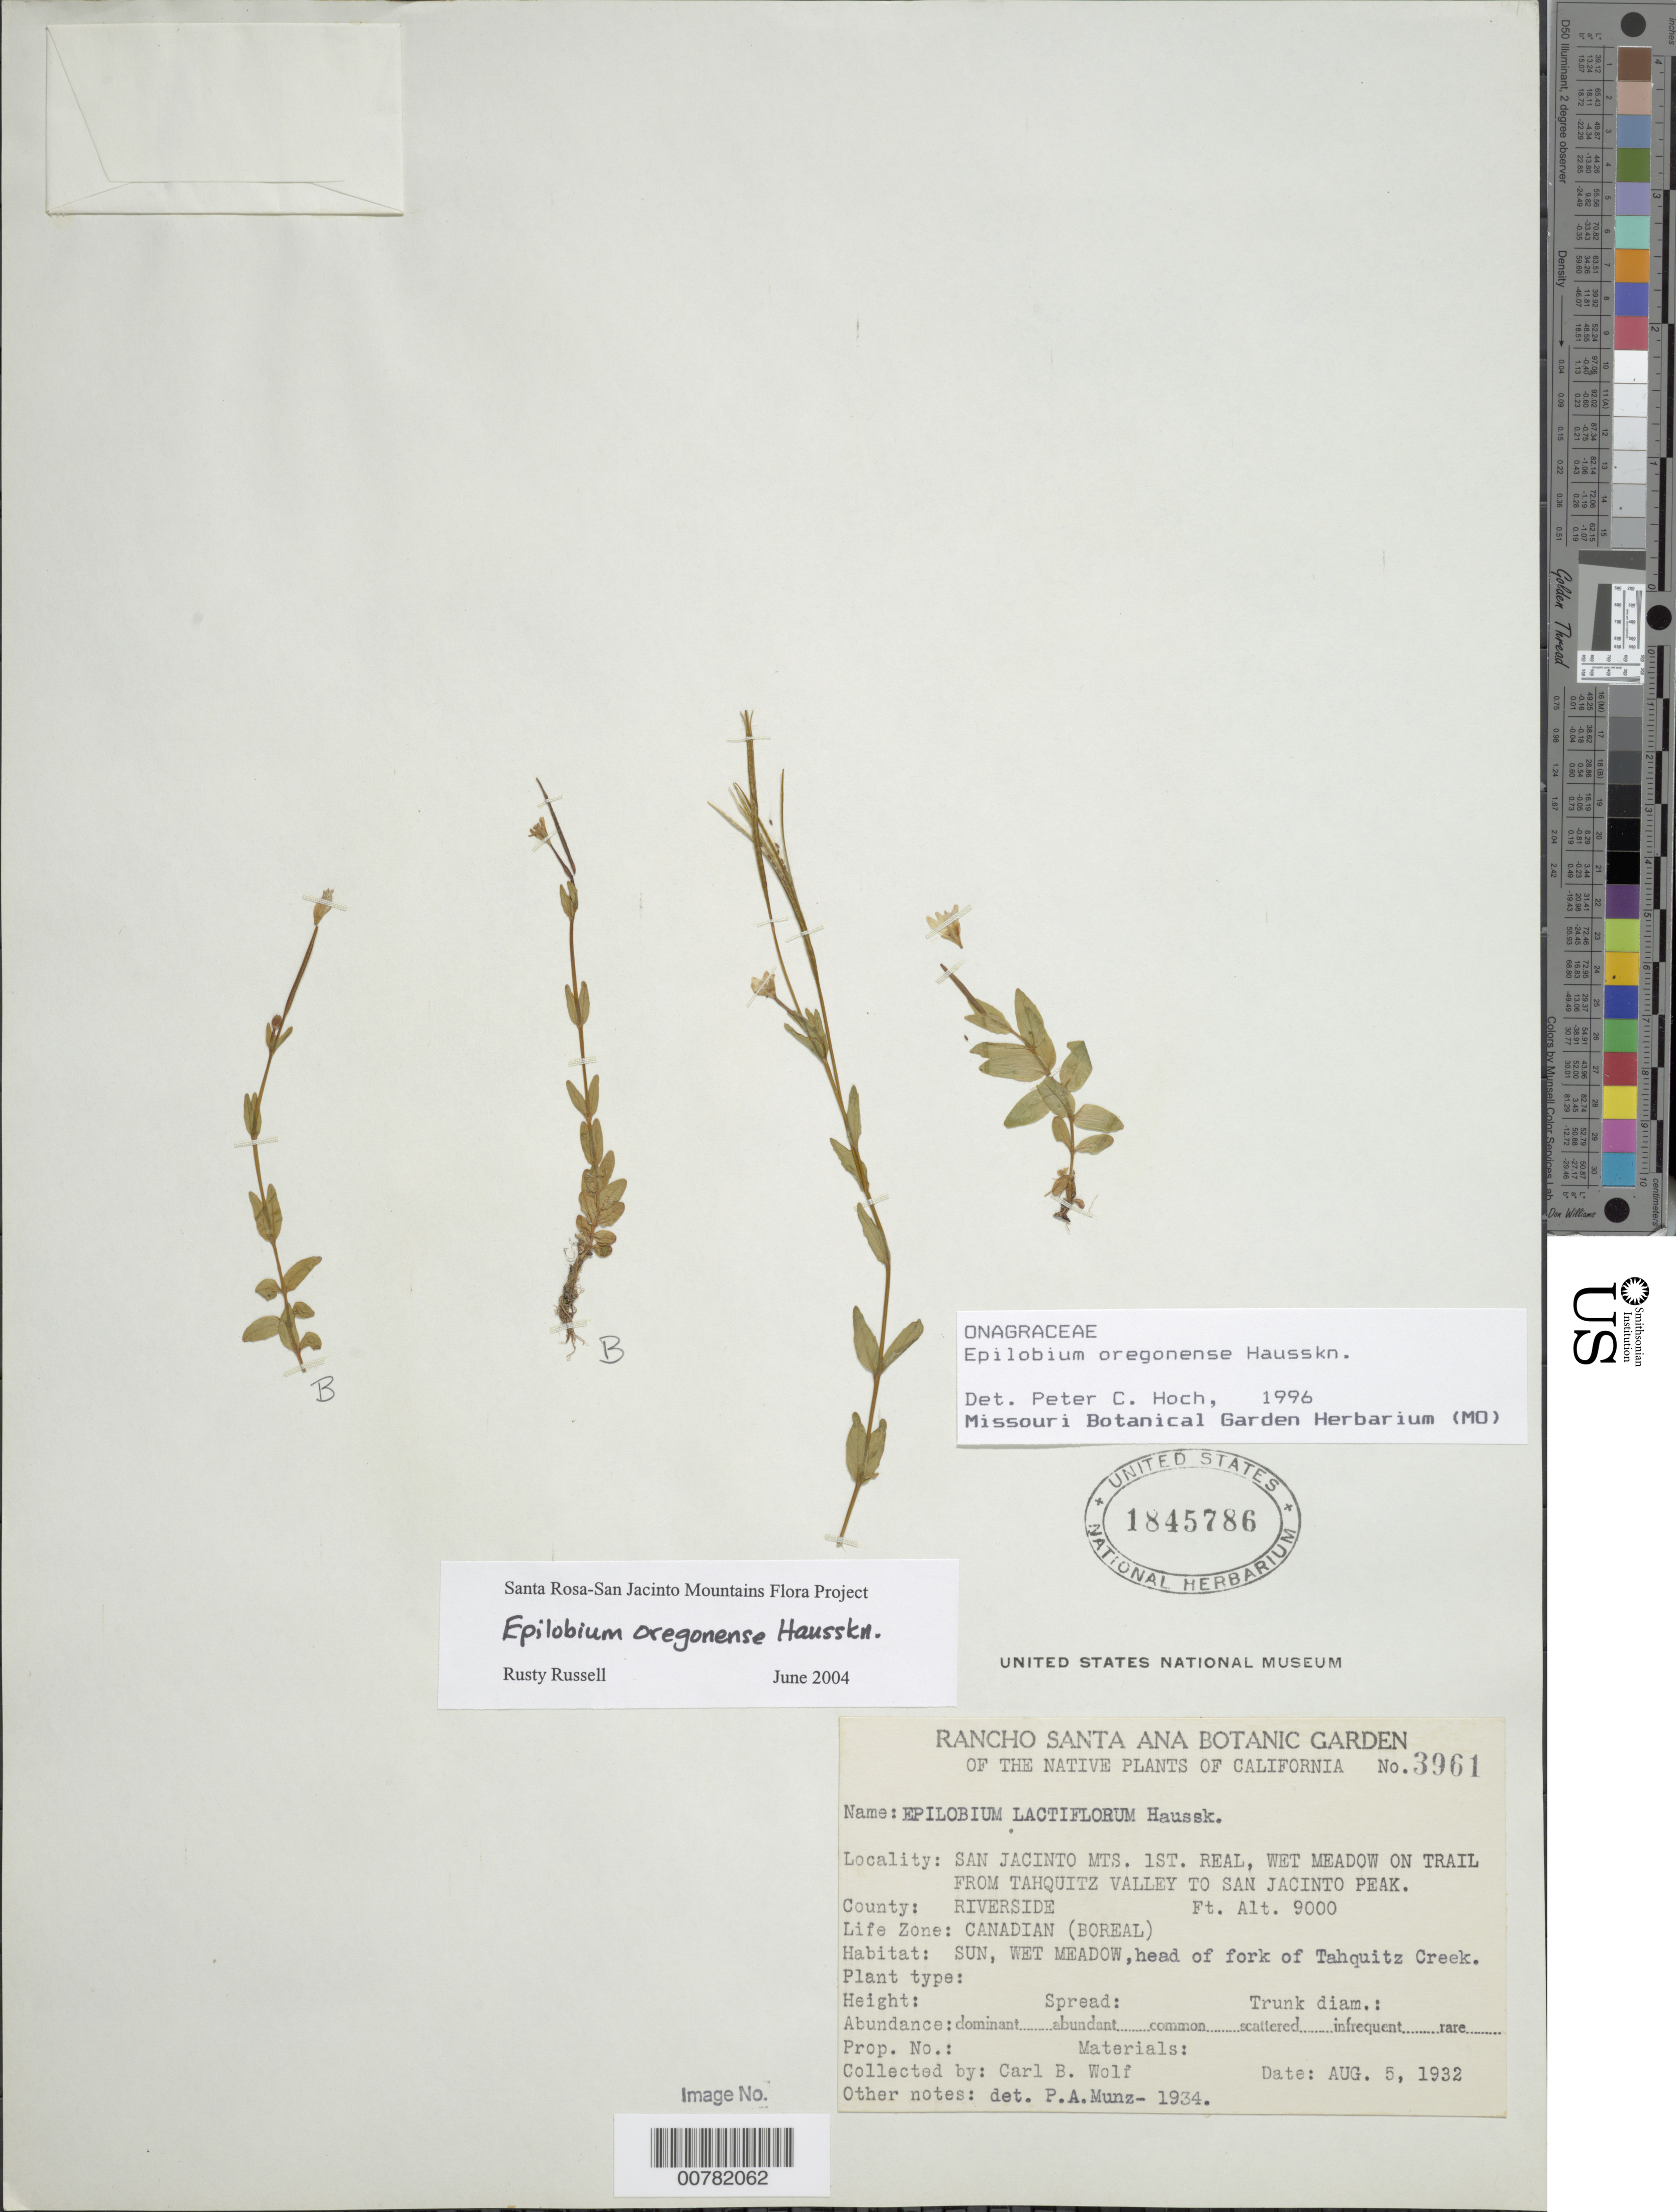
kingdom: Plantae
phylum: Tracheophyta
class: Magnoliopsida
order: Myrtales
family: Onagraceae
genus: Epilobium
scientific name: Epilobium oregonense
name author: Hausskn.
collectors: C. B. Wolf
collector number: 3961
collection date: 1932-08-05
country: United States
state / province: California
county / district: Riverside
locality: San Jacinto Mts. 1st. Real, wet meadow on trail from Tahquitz valley to San Jacinto Peak, County: Riverside, head of fork of Tahquitz Creek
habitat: Wet meadow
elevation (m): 2743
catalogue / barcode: US 14845786